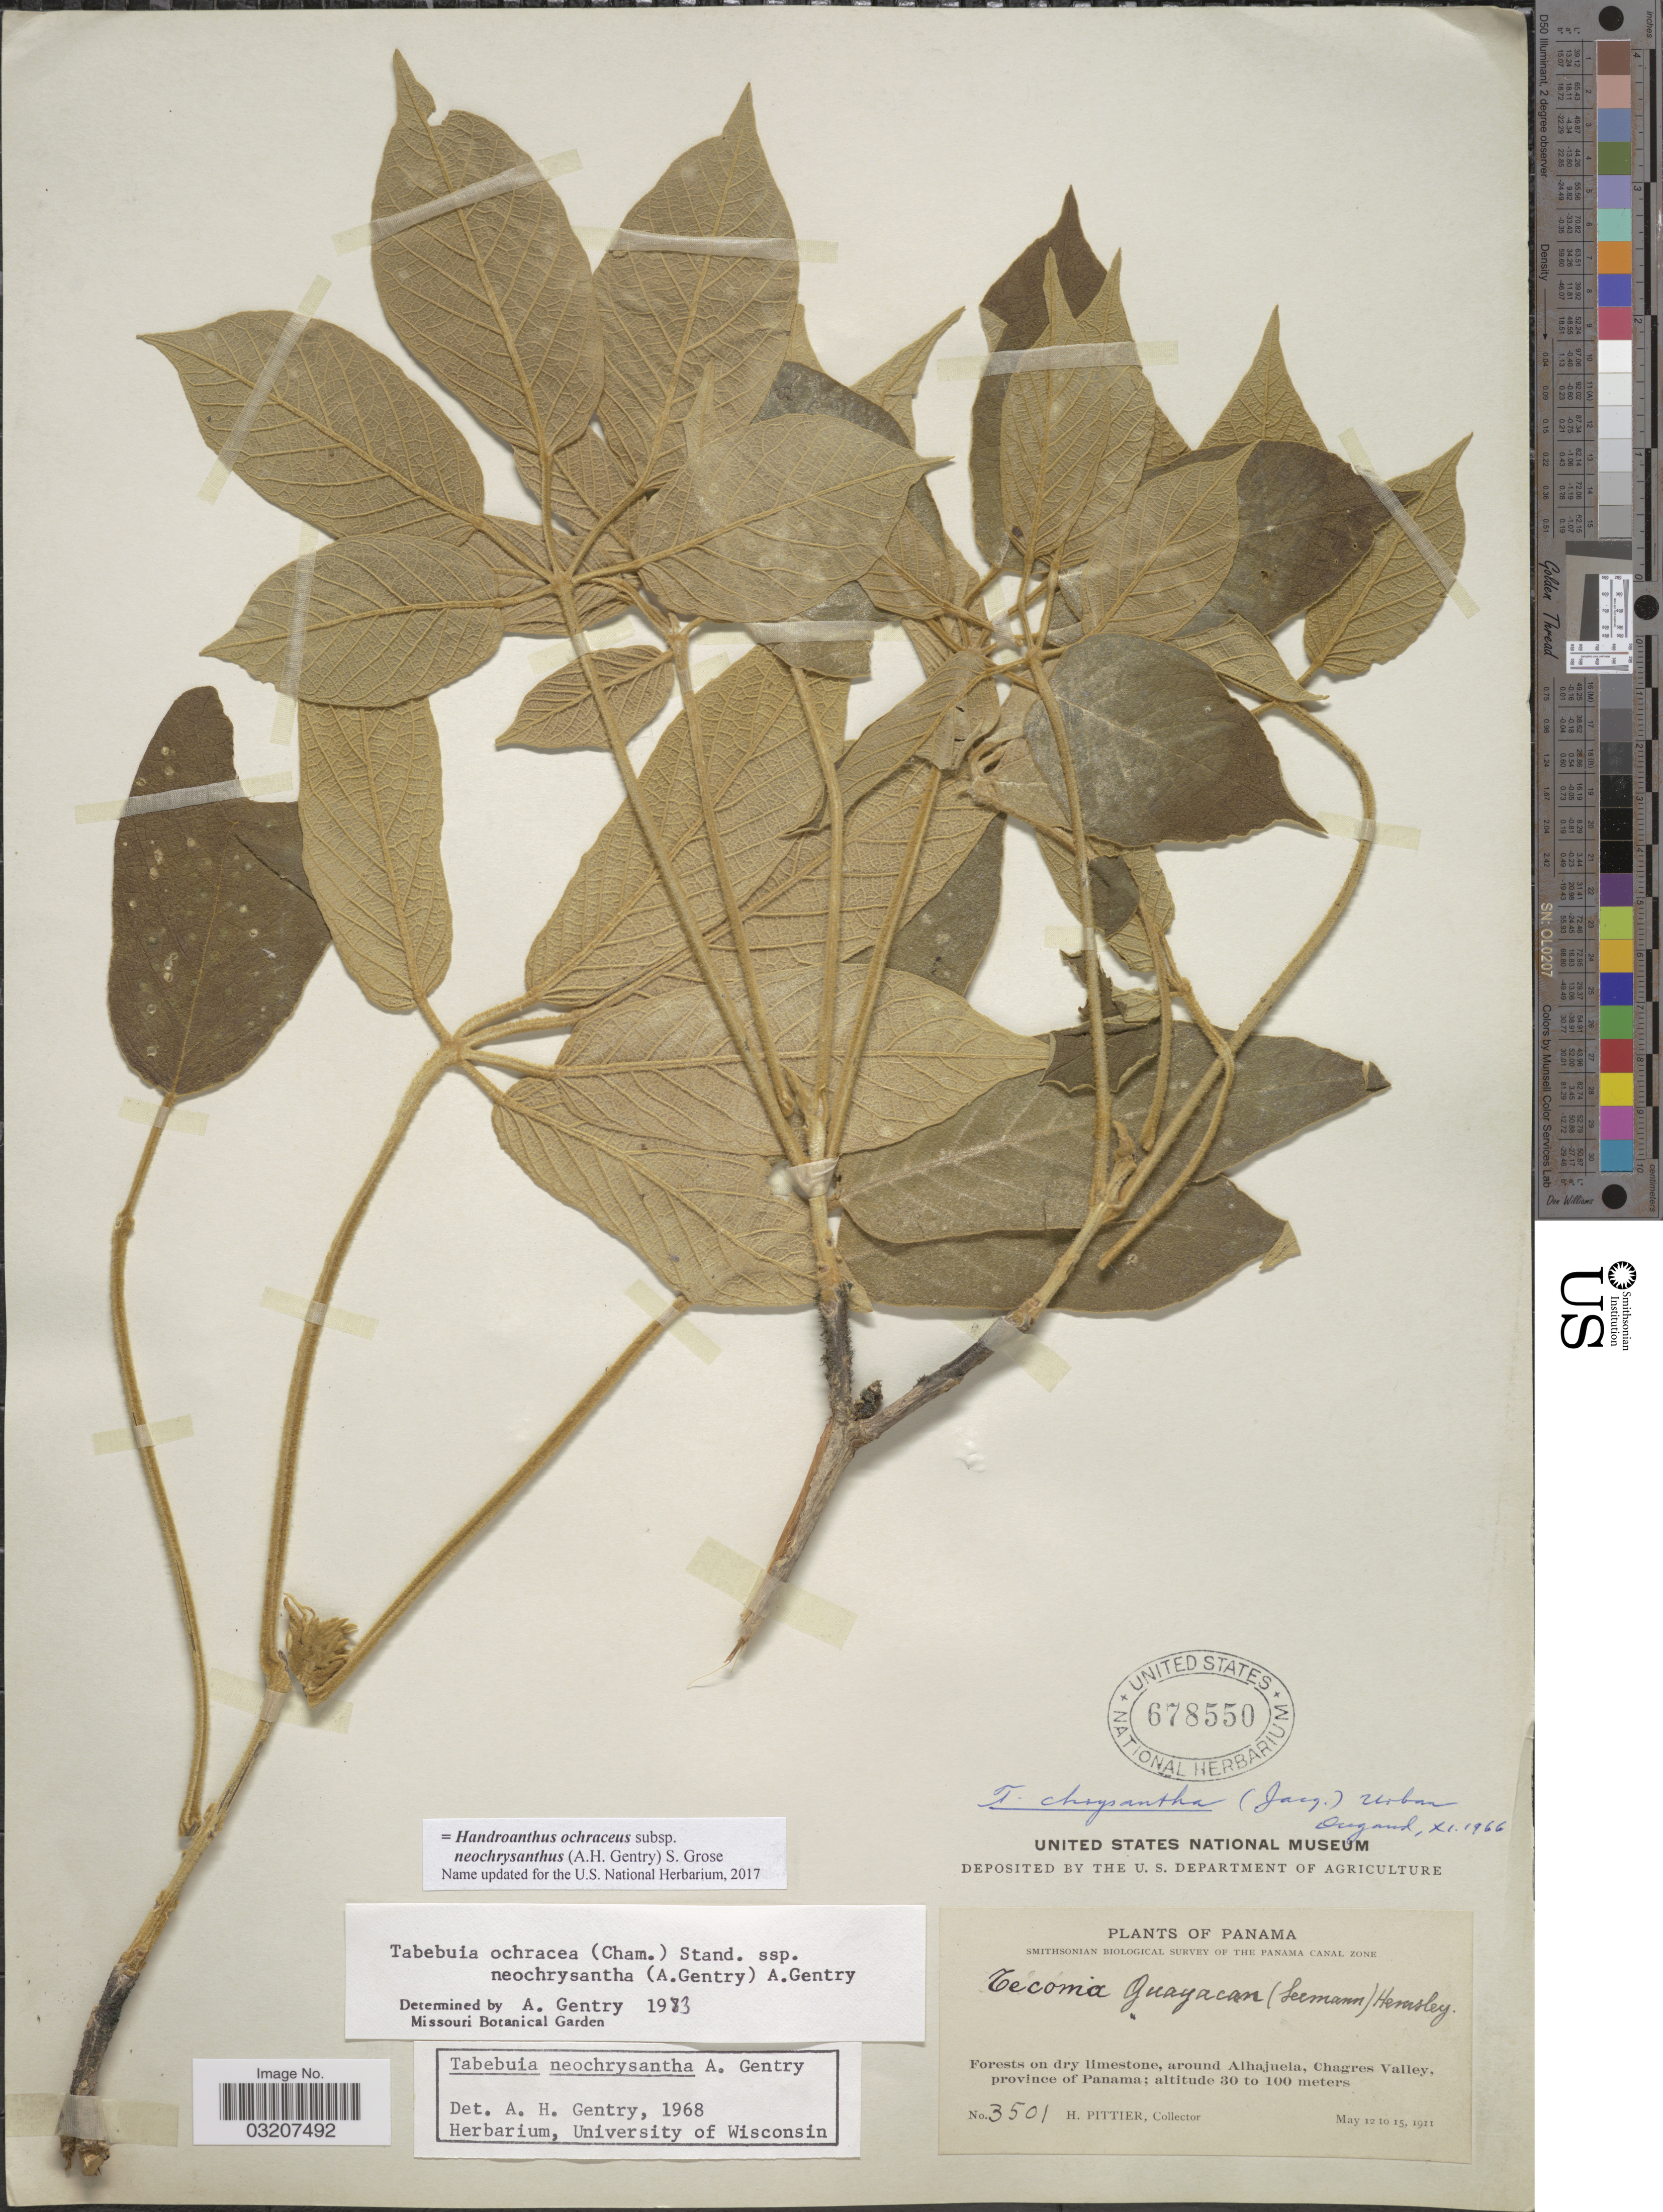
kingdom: Plantae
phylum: Tracheophyta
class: Magnoliopsida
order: Lamiales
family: Bignoniaceae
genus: Handroanthus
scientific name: Handroanthus ochraceus subsp. neochrysanthus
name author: (A.H. Gentry) S.O. Grose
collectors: H. F. Pittier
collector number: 3501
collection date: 1911-05-12/1911-05-15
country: Panama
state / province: Panamá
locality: Forests on dry limestone, around Alhajuela, Chagres Valley.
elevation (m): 30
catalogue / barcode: US 678550